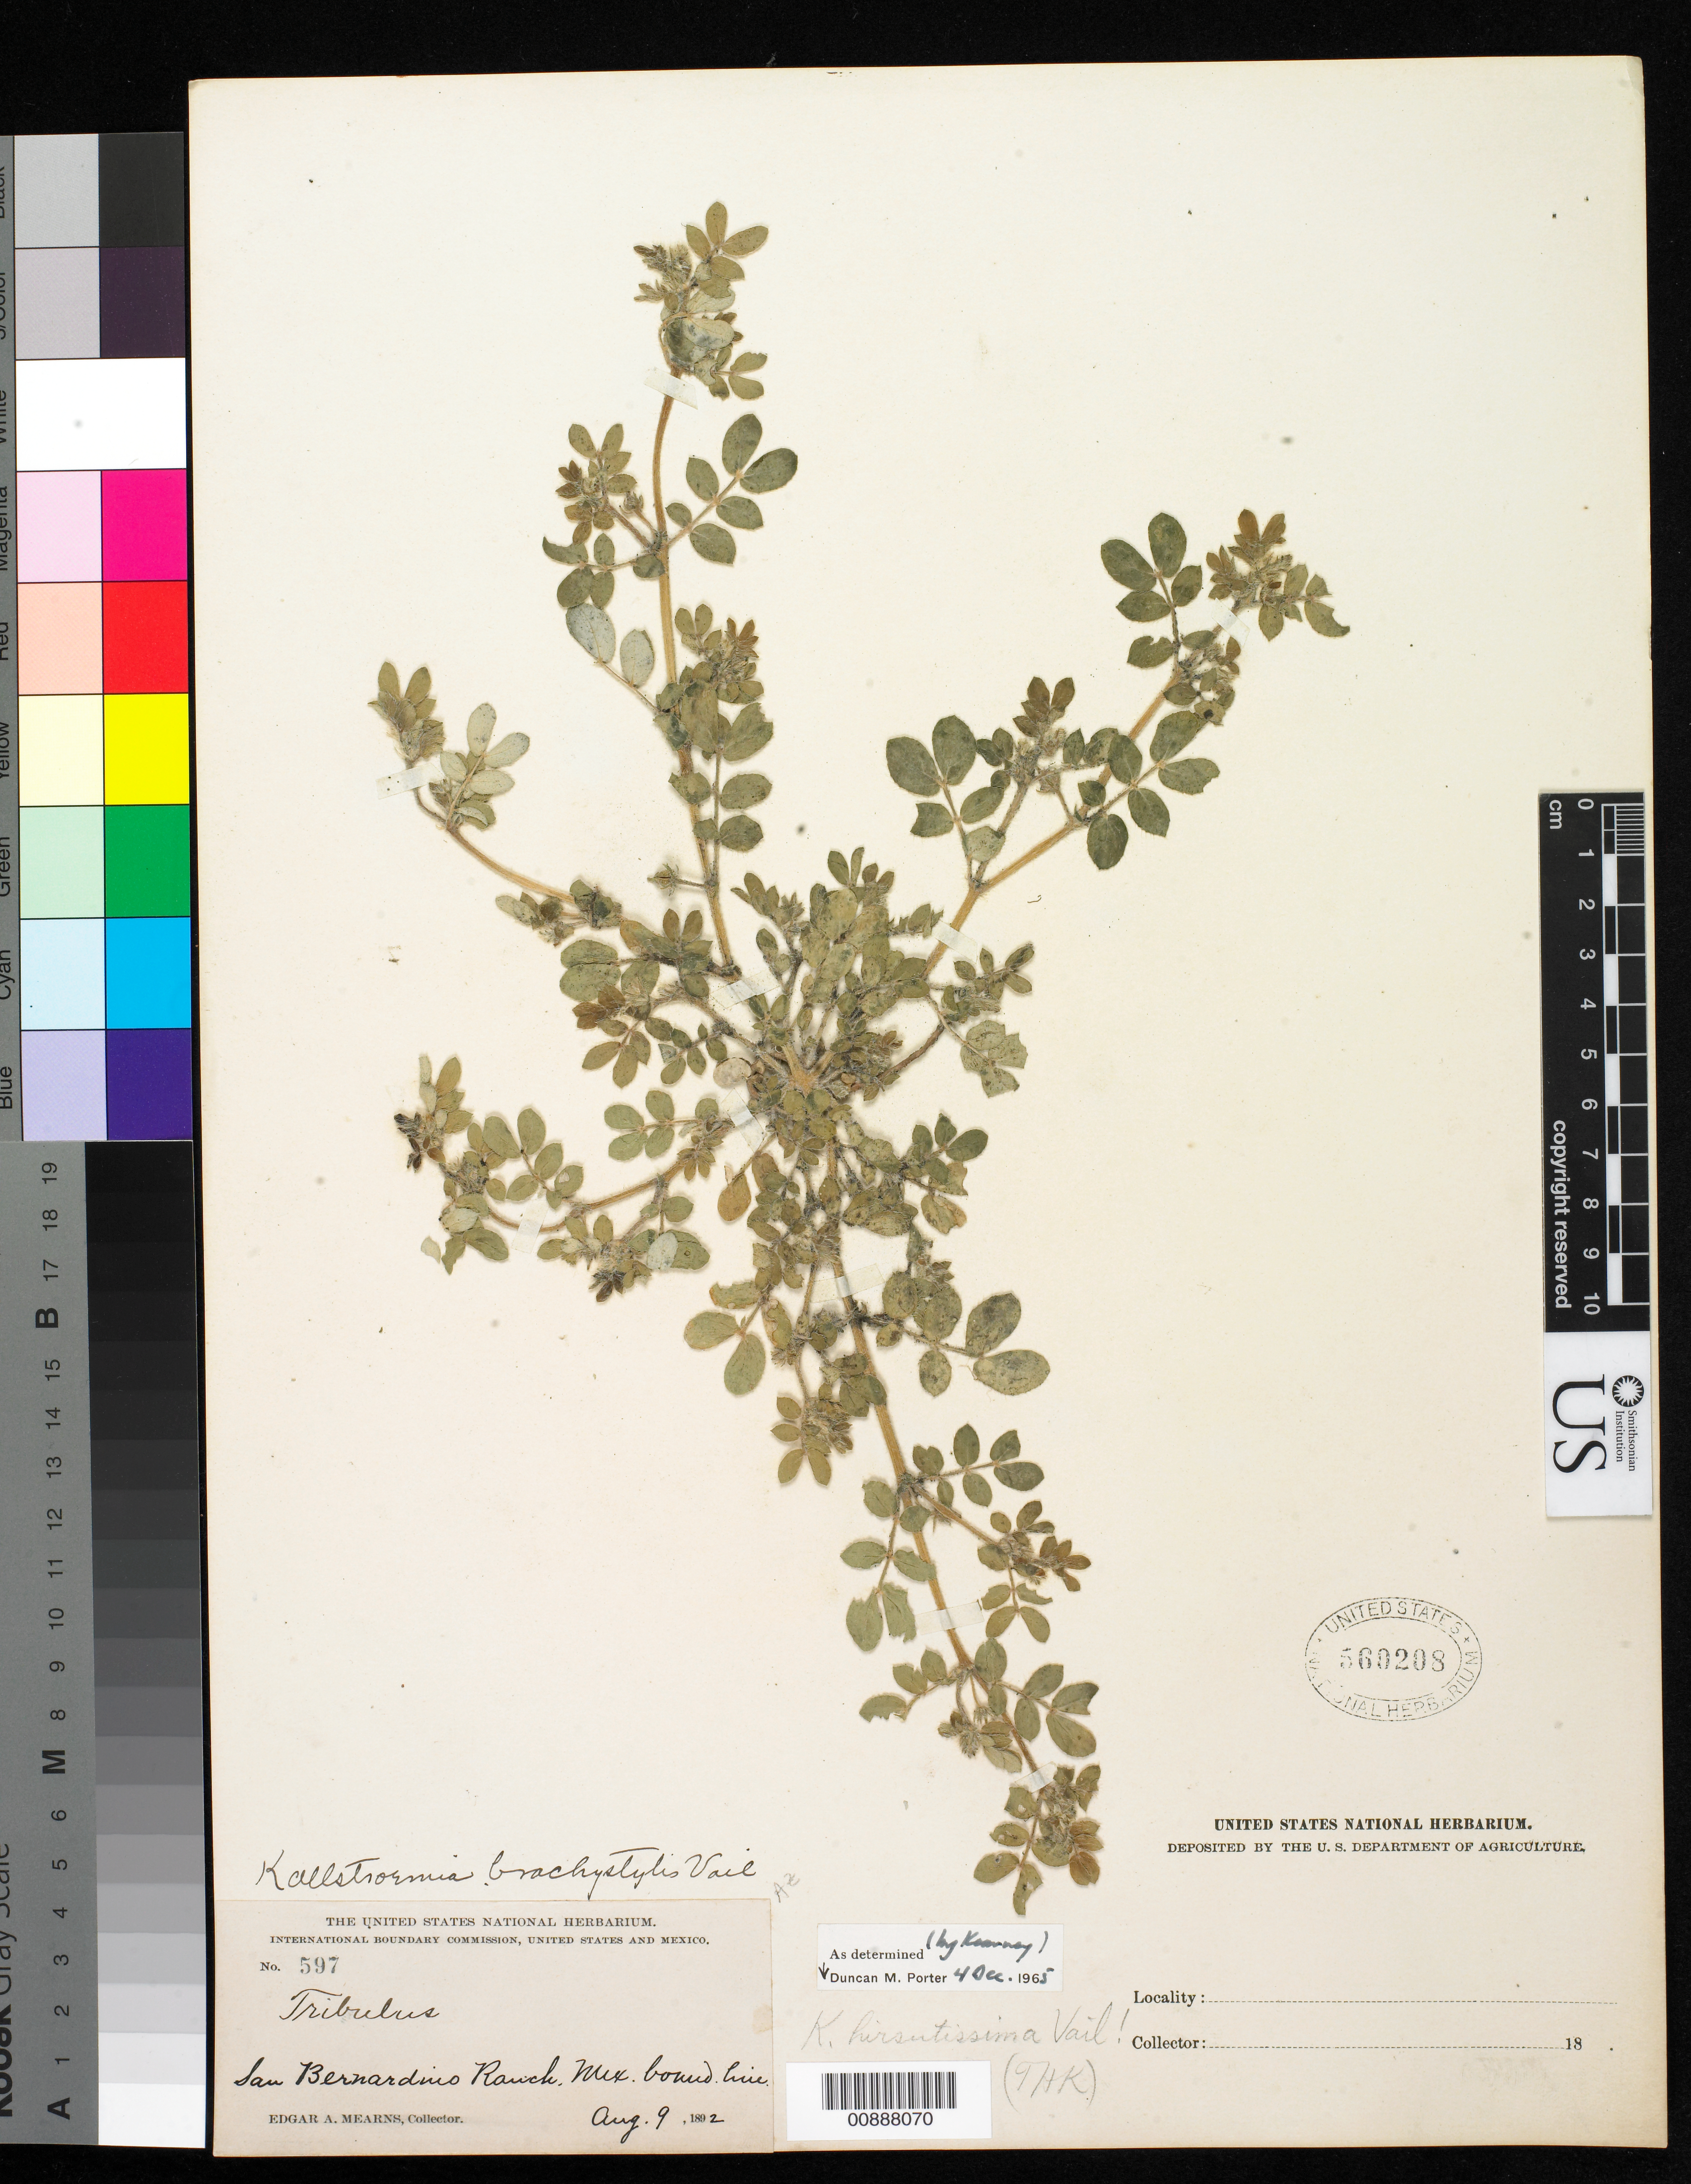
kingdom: Plantae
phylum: Tracheophyta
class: Magnoliopsida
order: Zygophyllales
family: Zygophyllaceae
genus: Kallstroemia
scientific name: Kallstroemia hirsutissima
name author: Vail in Small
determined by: Porter, D. M.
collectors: E. A. Mearns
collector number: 597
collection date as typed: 09 Aug 1892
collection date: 1892-08-09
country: United States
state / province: Arizona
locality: San Bernardino Ranch, Mexican Boundary Line.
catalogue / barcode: US 560208